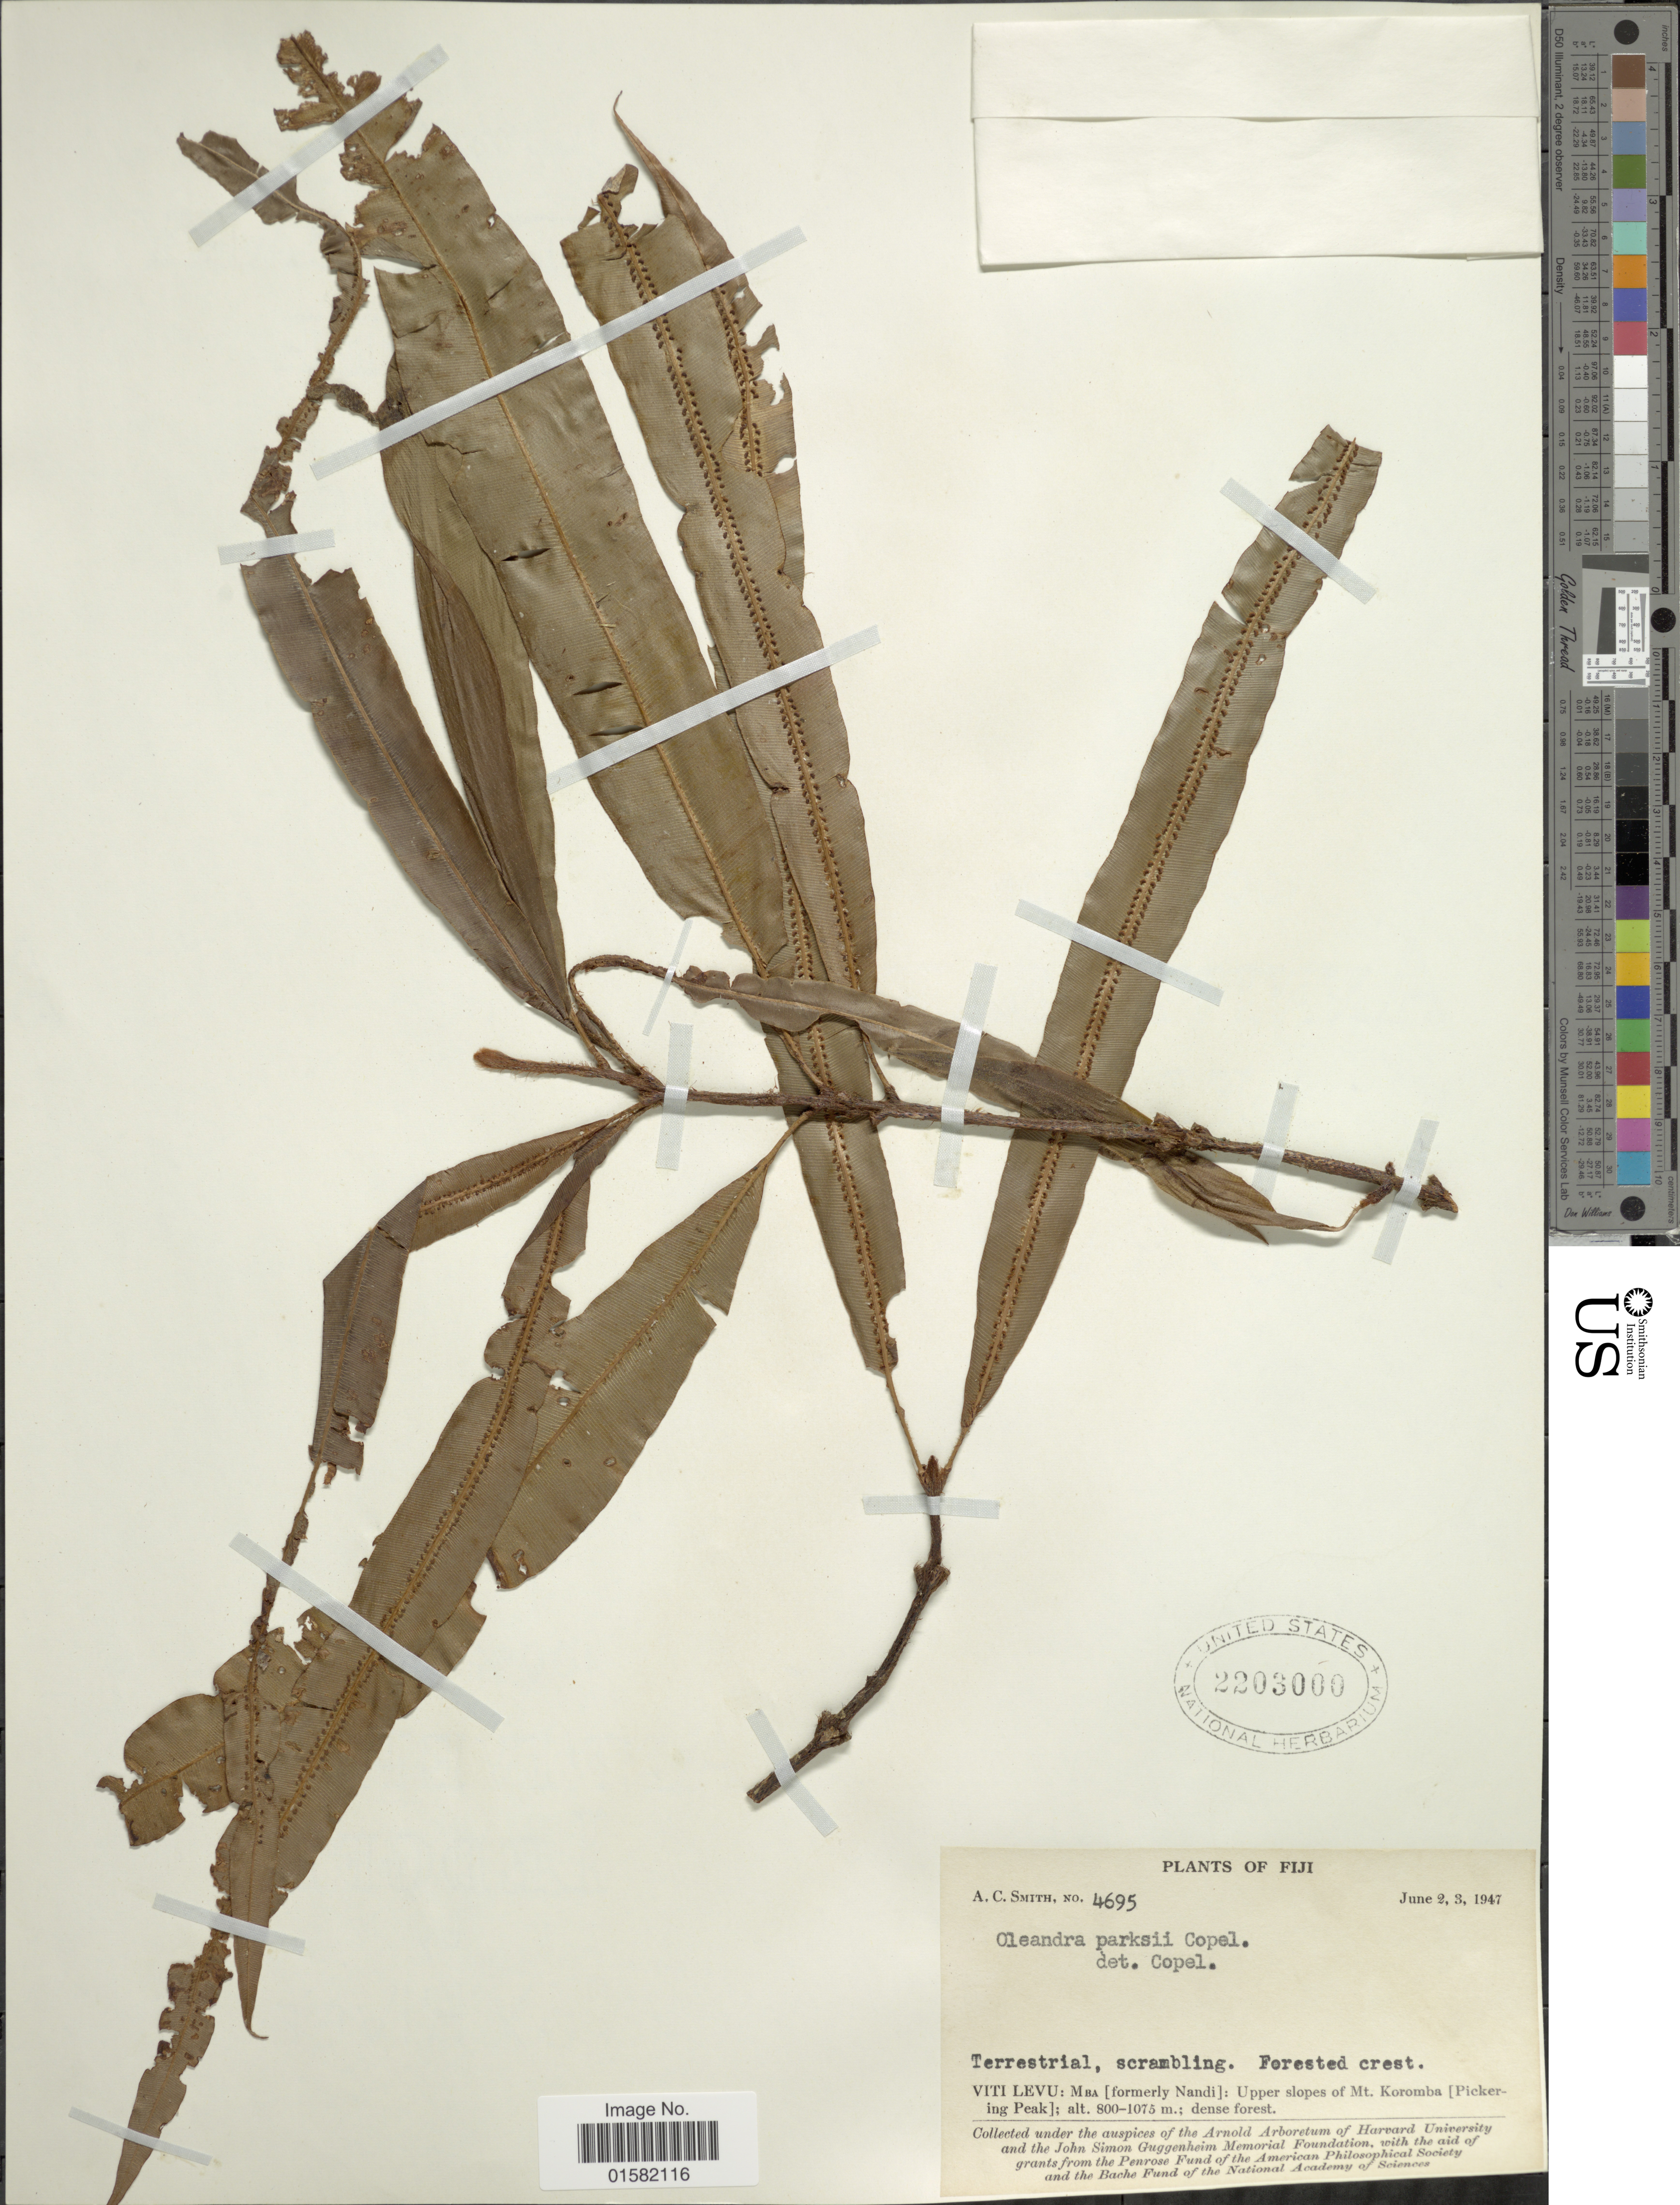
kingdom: Plantae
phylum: Tracheophyta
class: Polypodiopsida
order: Polypodiales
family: Oleandraceae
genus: Oleandra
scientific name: Oleandra parksii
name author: Copel.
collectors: A. C. Smith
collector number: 4695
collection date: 1947-06-02/1947-06-03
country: Fiji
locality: Fiji, Viti Levu: Mba (formely Nandi): upper slopes of Mt. Koromba (Pickerinf Peak).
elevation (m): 800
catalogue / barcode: US 2203000